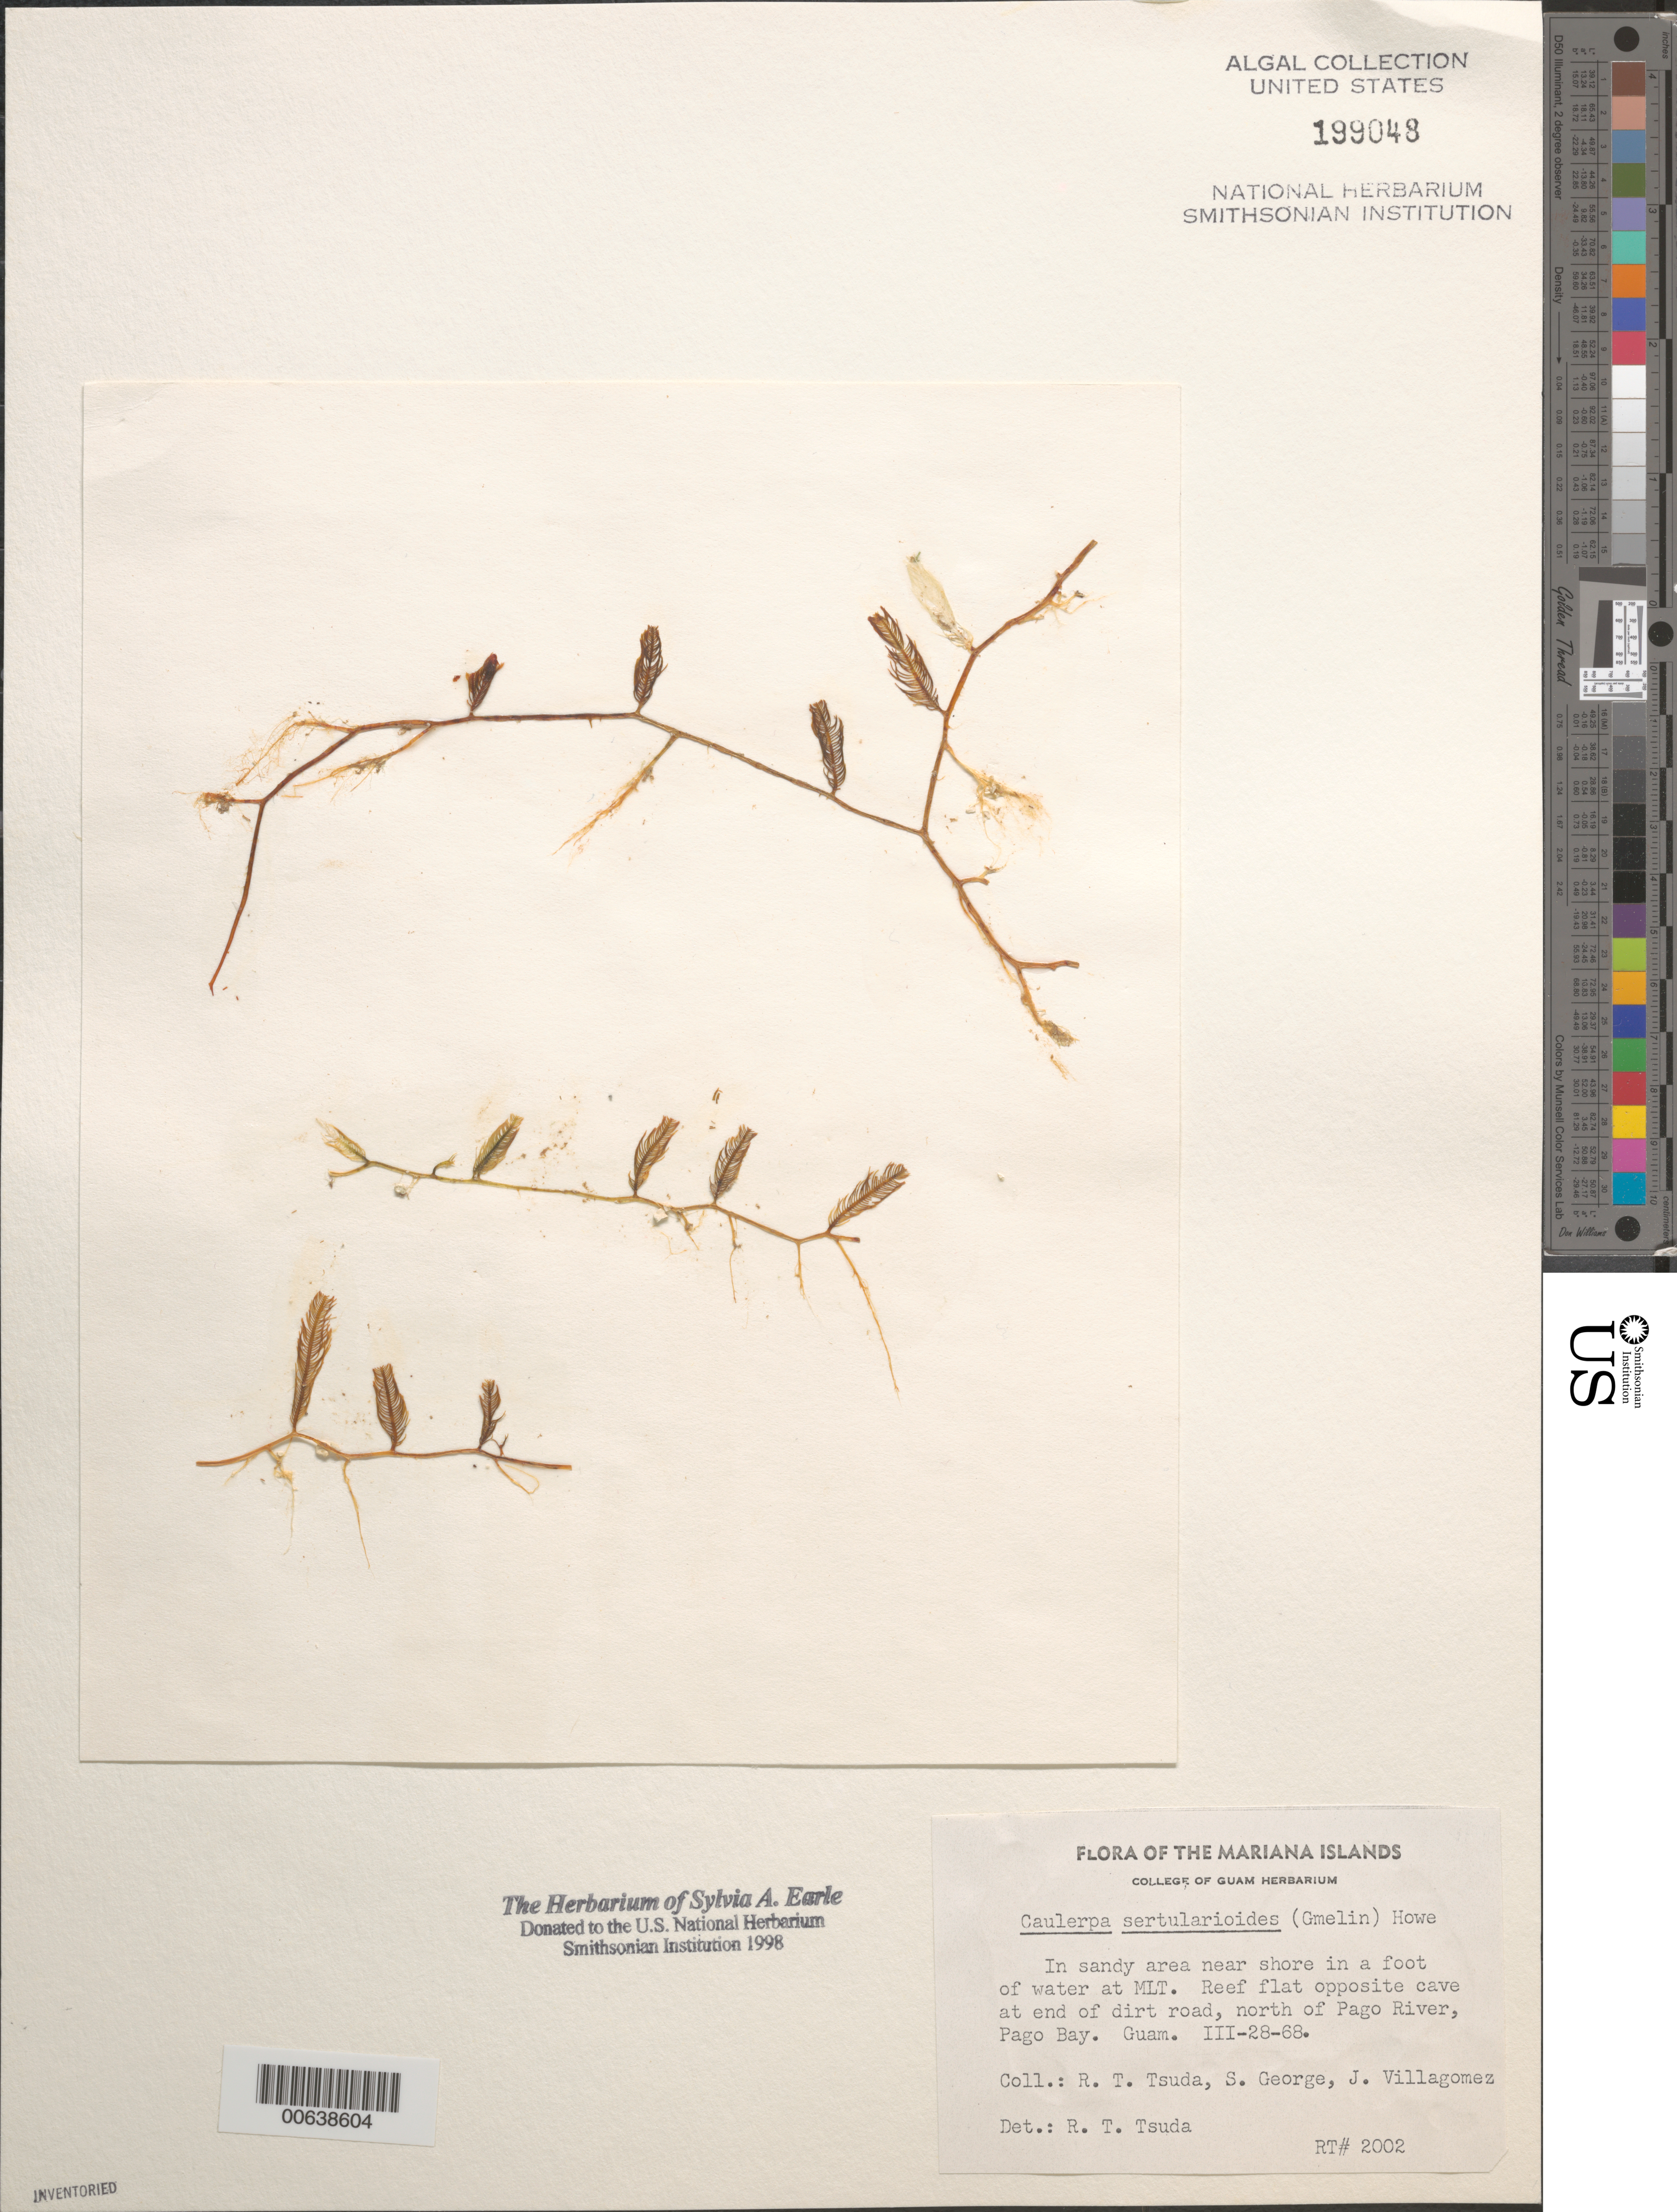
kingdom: Plantae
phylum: Chlorophyta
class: Ulvophyceae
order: Bryopsidales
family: Caulerpaceae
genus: Caulerpa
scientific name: Caulerpa sertularioides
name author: (S.G. Gmel.) M. Howe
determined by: Tsuda, R. T.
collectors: R. Tsuda, S. George & J. Villagomez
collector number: Rt 2002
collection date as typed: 28 Mar 1968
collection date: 1968-03-28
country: Guam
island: Guam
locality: Pago Bay north of Pago River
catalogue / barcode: US 199048